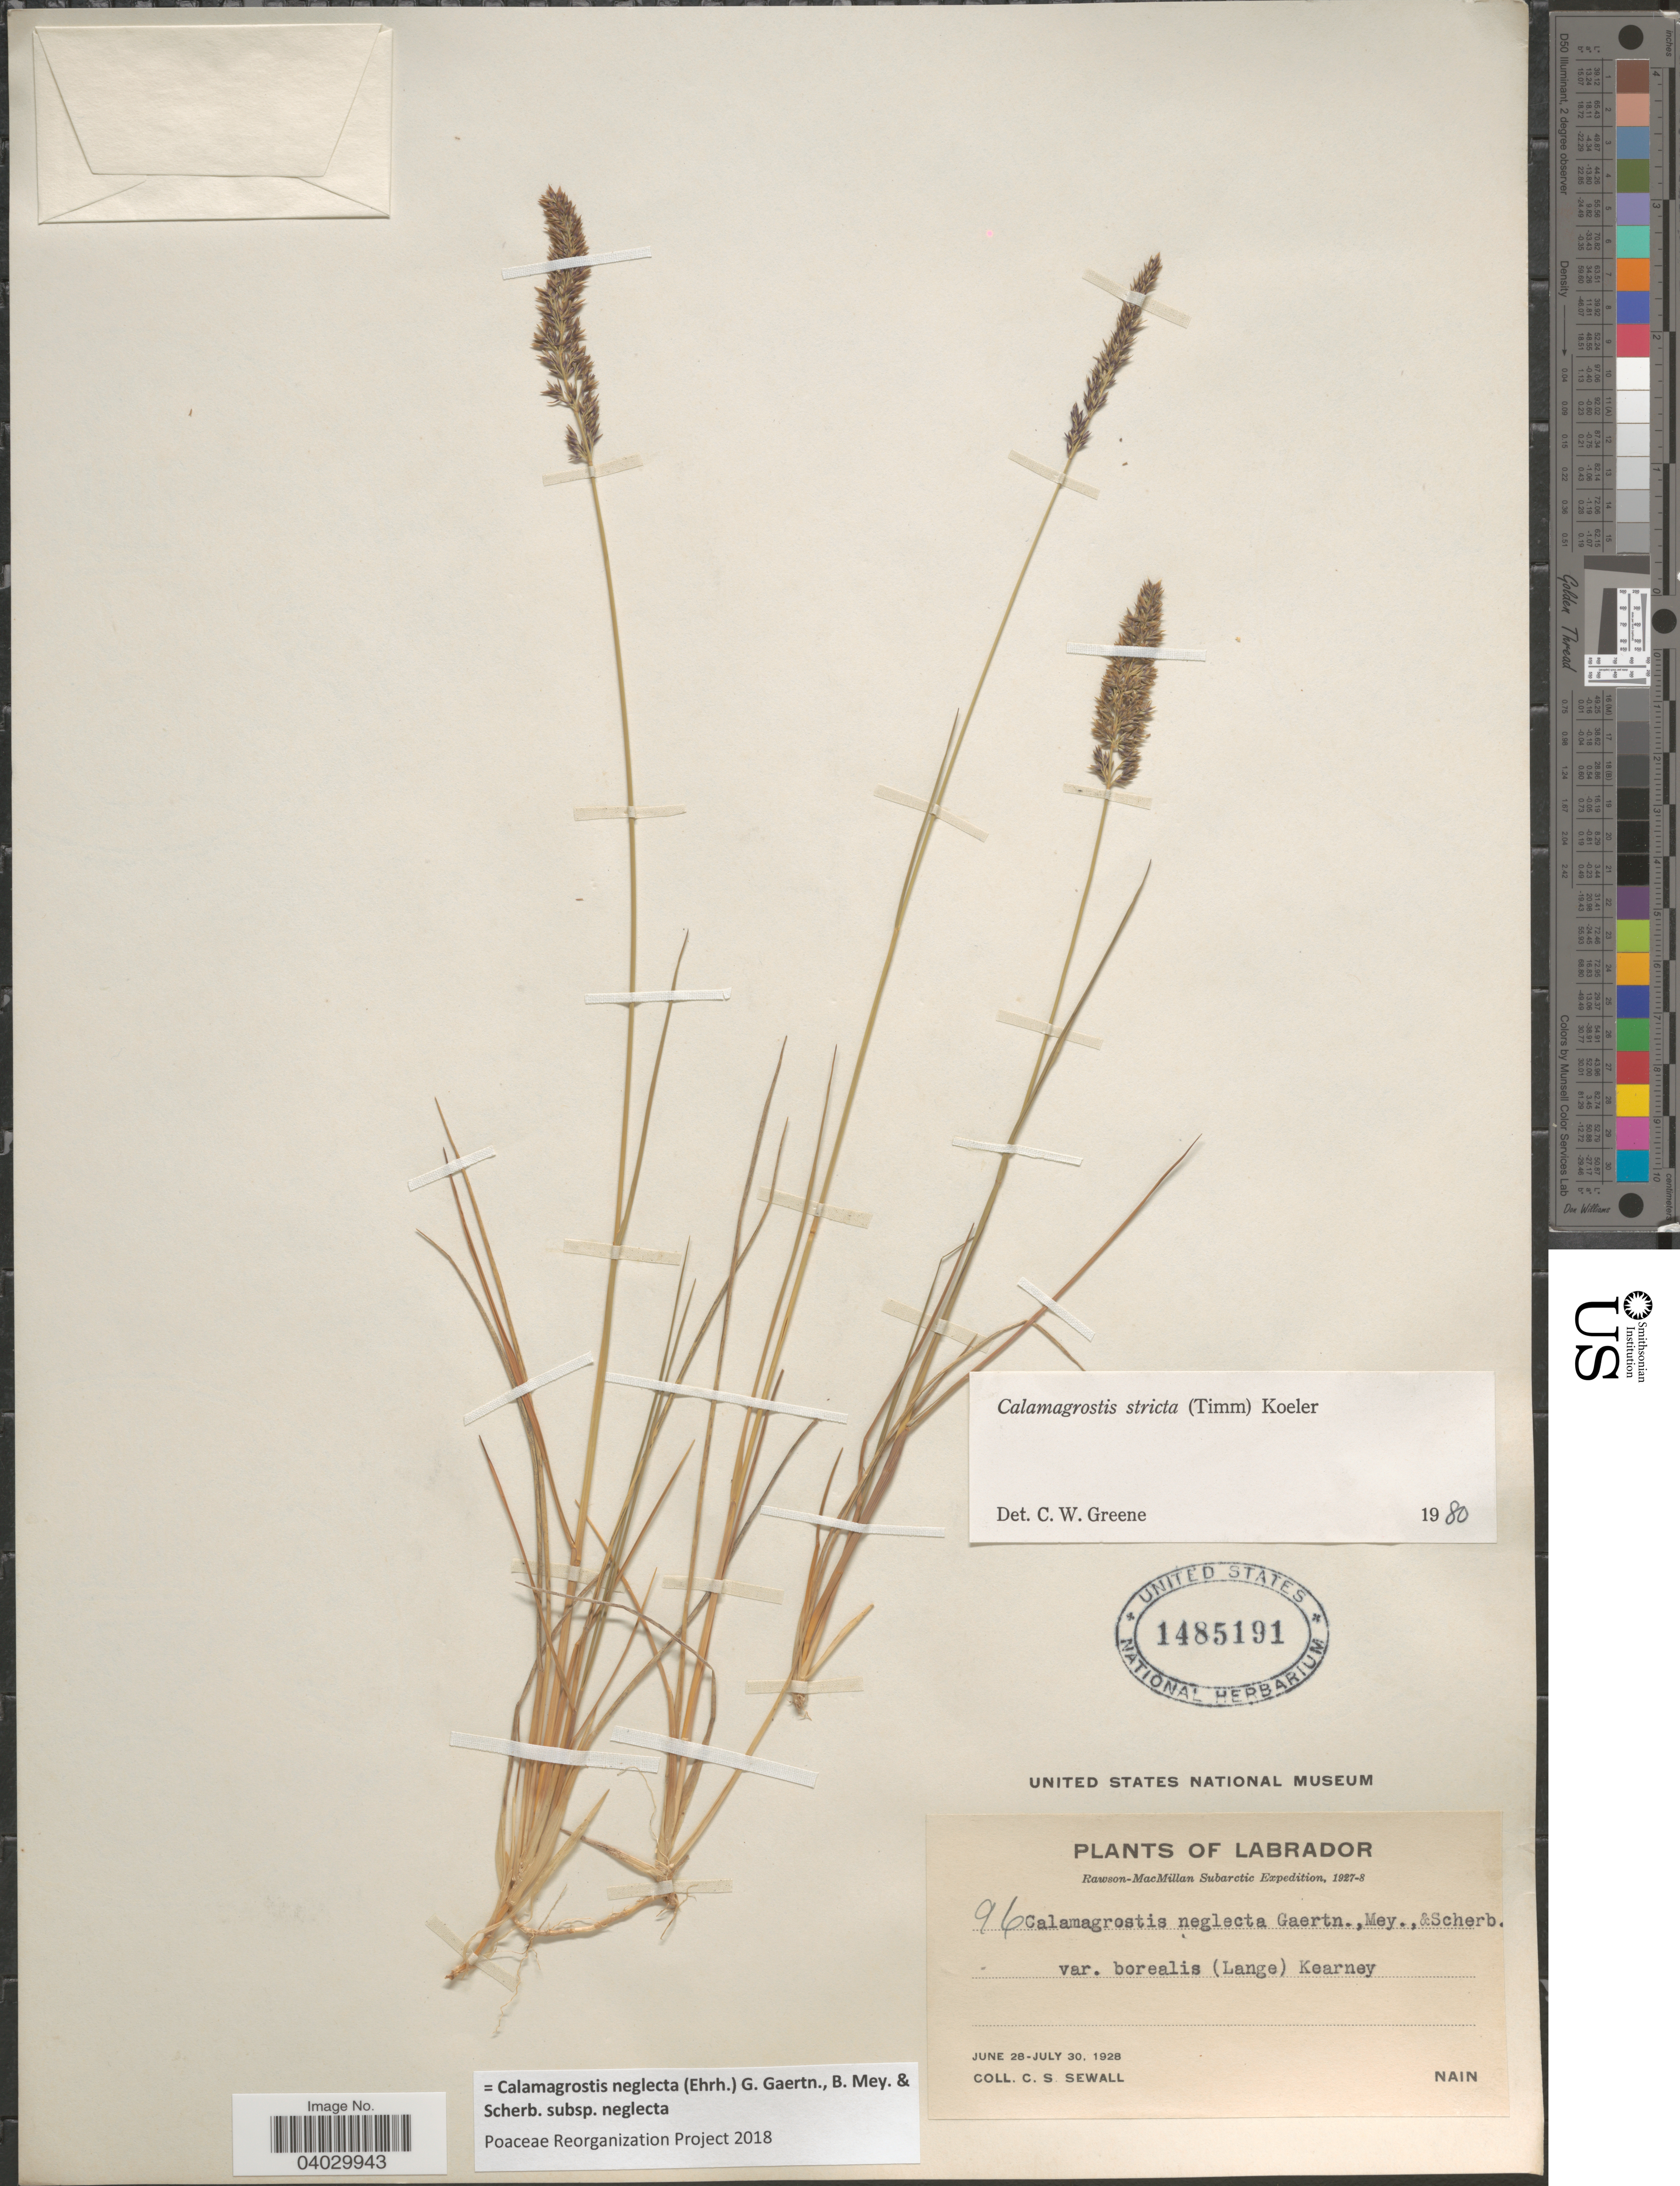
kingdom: Plantae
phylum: Tracheophyta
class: Liliopsida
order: Poales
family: Poaceae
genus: Calamagrostis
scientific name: Calamagrostis neglecta subsp. neglecta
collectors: C. Sewall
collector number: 96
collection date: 1928-06-28/1928-07-30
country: Canada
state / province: Newfoundland and Labrador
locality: Labrador. Nain.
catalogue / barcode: US 1485191